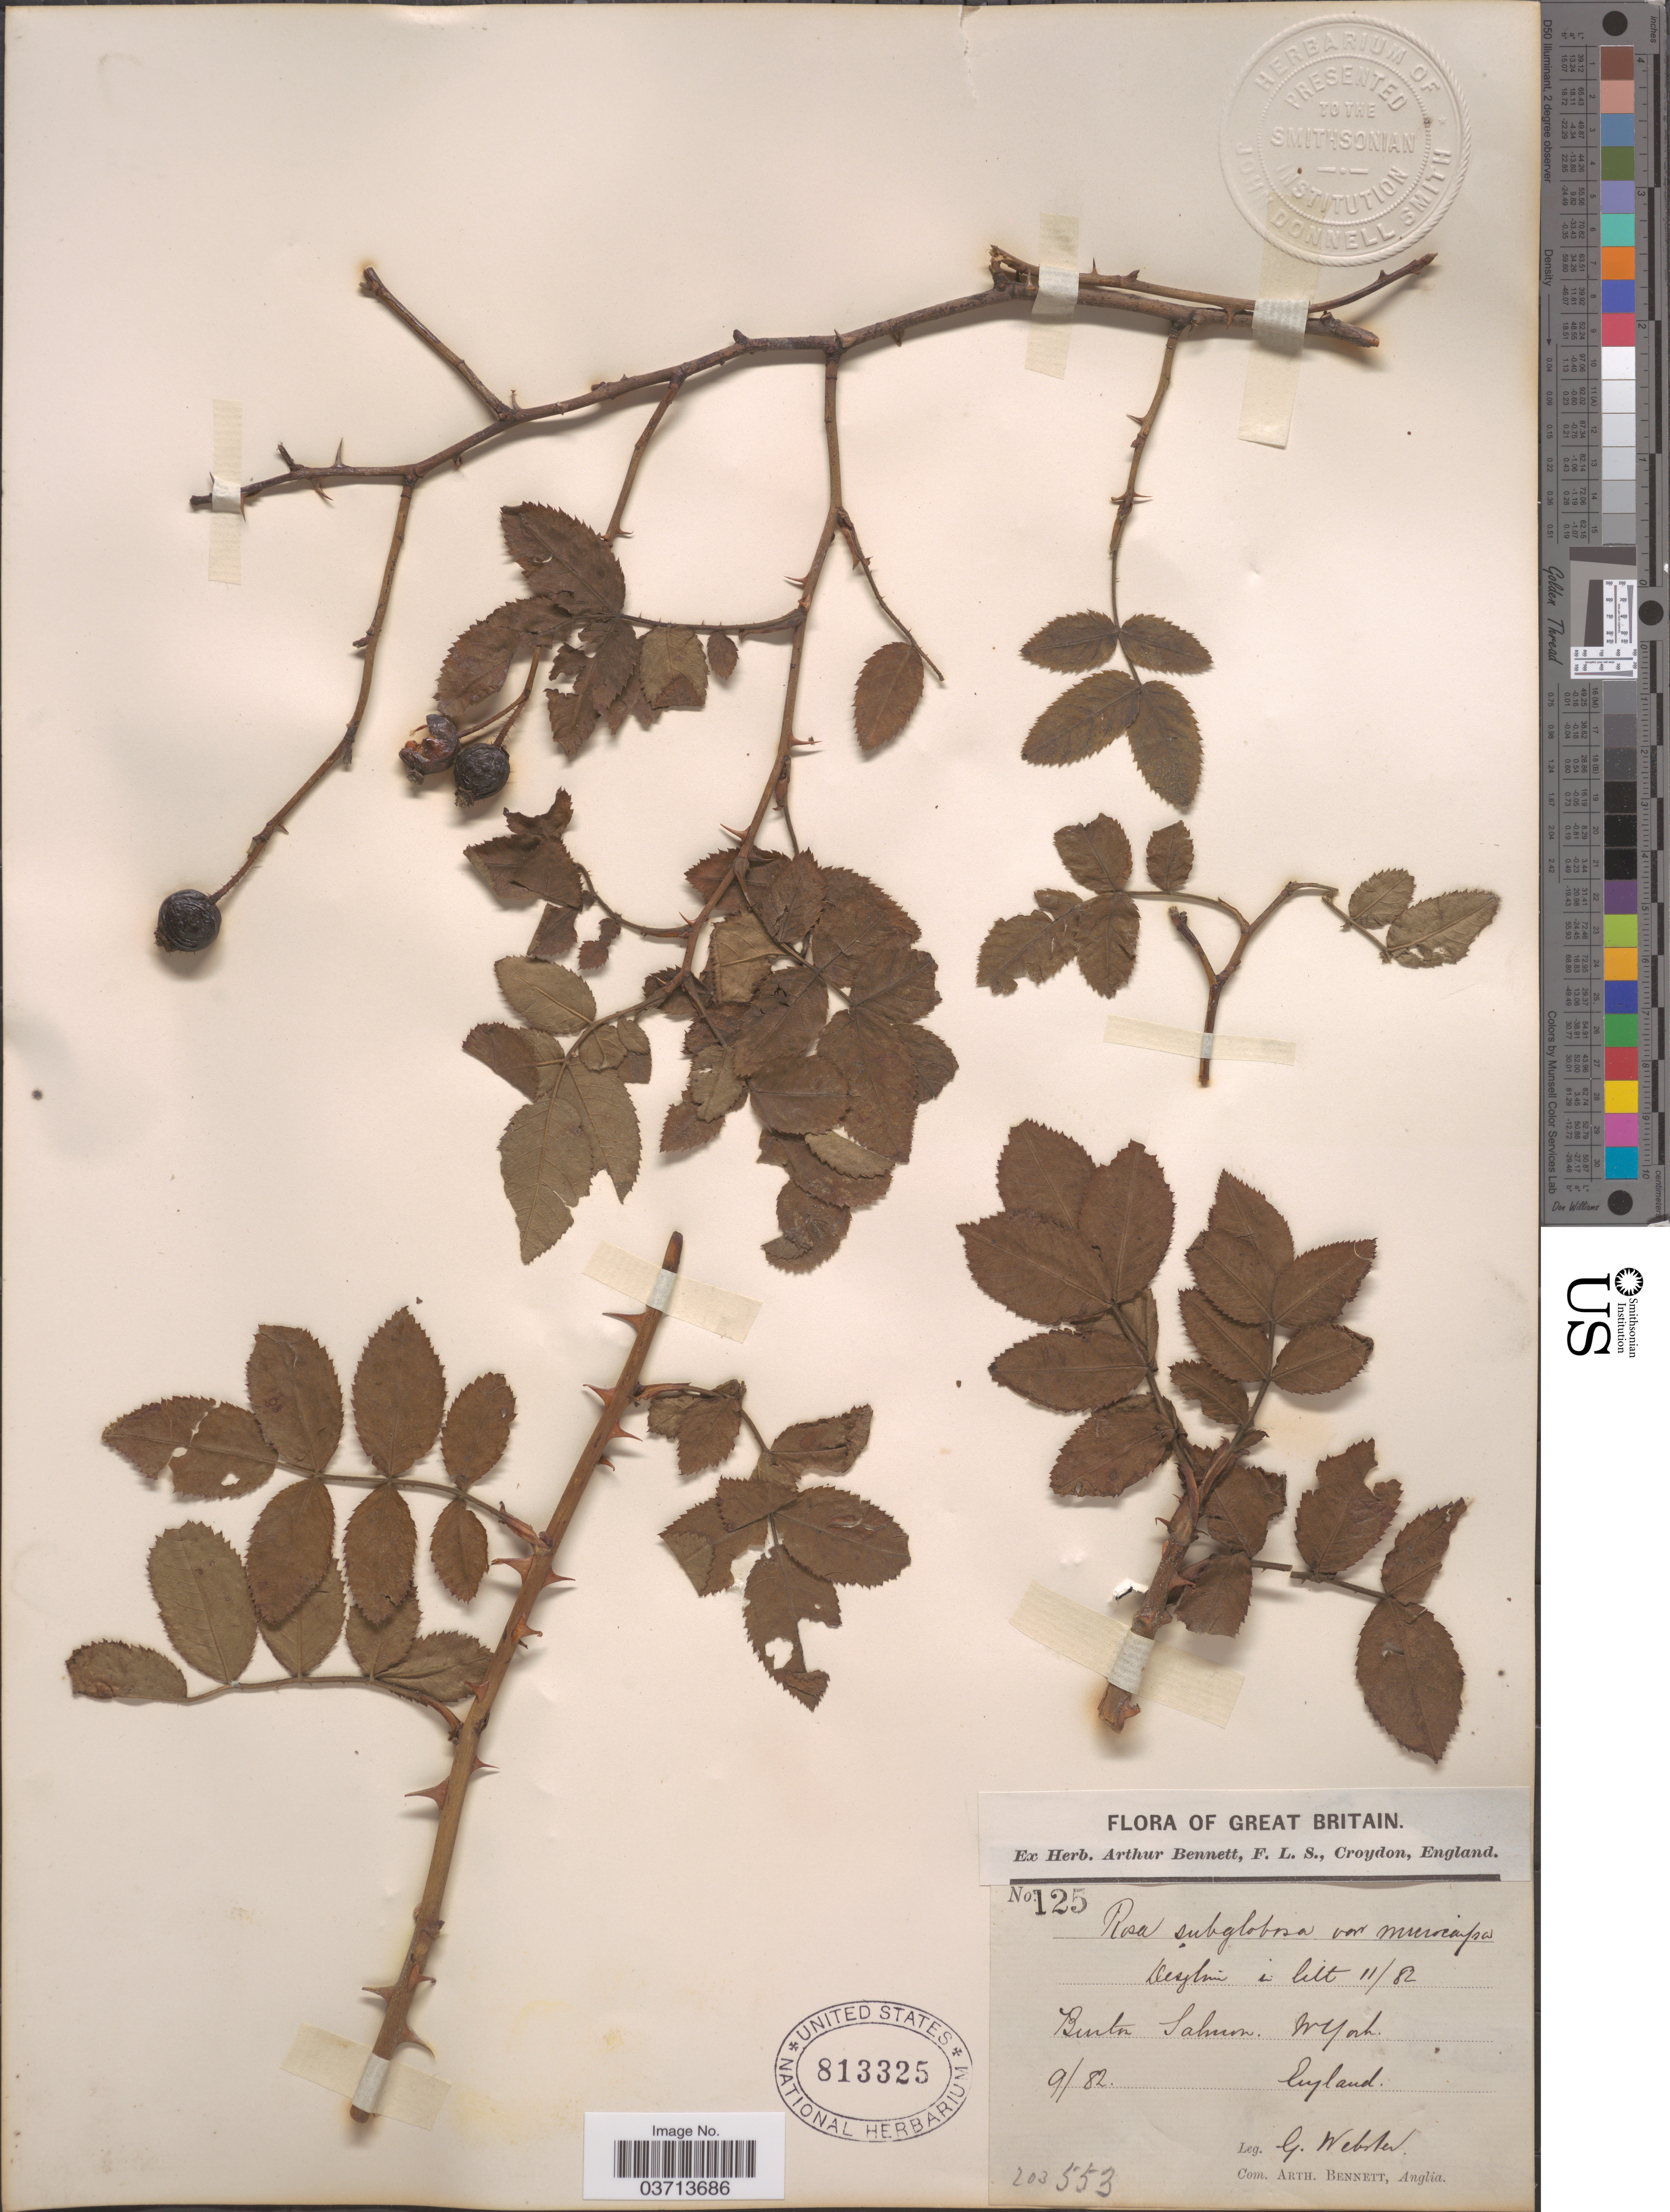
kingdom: Plantae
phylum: Tracheophyta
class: Magnoliopsida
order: Rosales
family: Rosaceae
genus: Rosa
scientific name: Rosa subglobosa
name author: Sm.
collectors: G. Webster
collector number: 125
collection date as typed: Transcribed d/m/y: /9/82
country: United Kingdom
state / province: England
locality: Great Britain. Burton Salmon. W York.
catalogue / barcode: US 813325